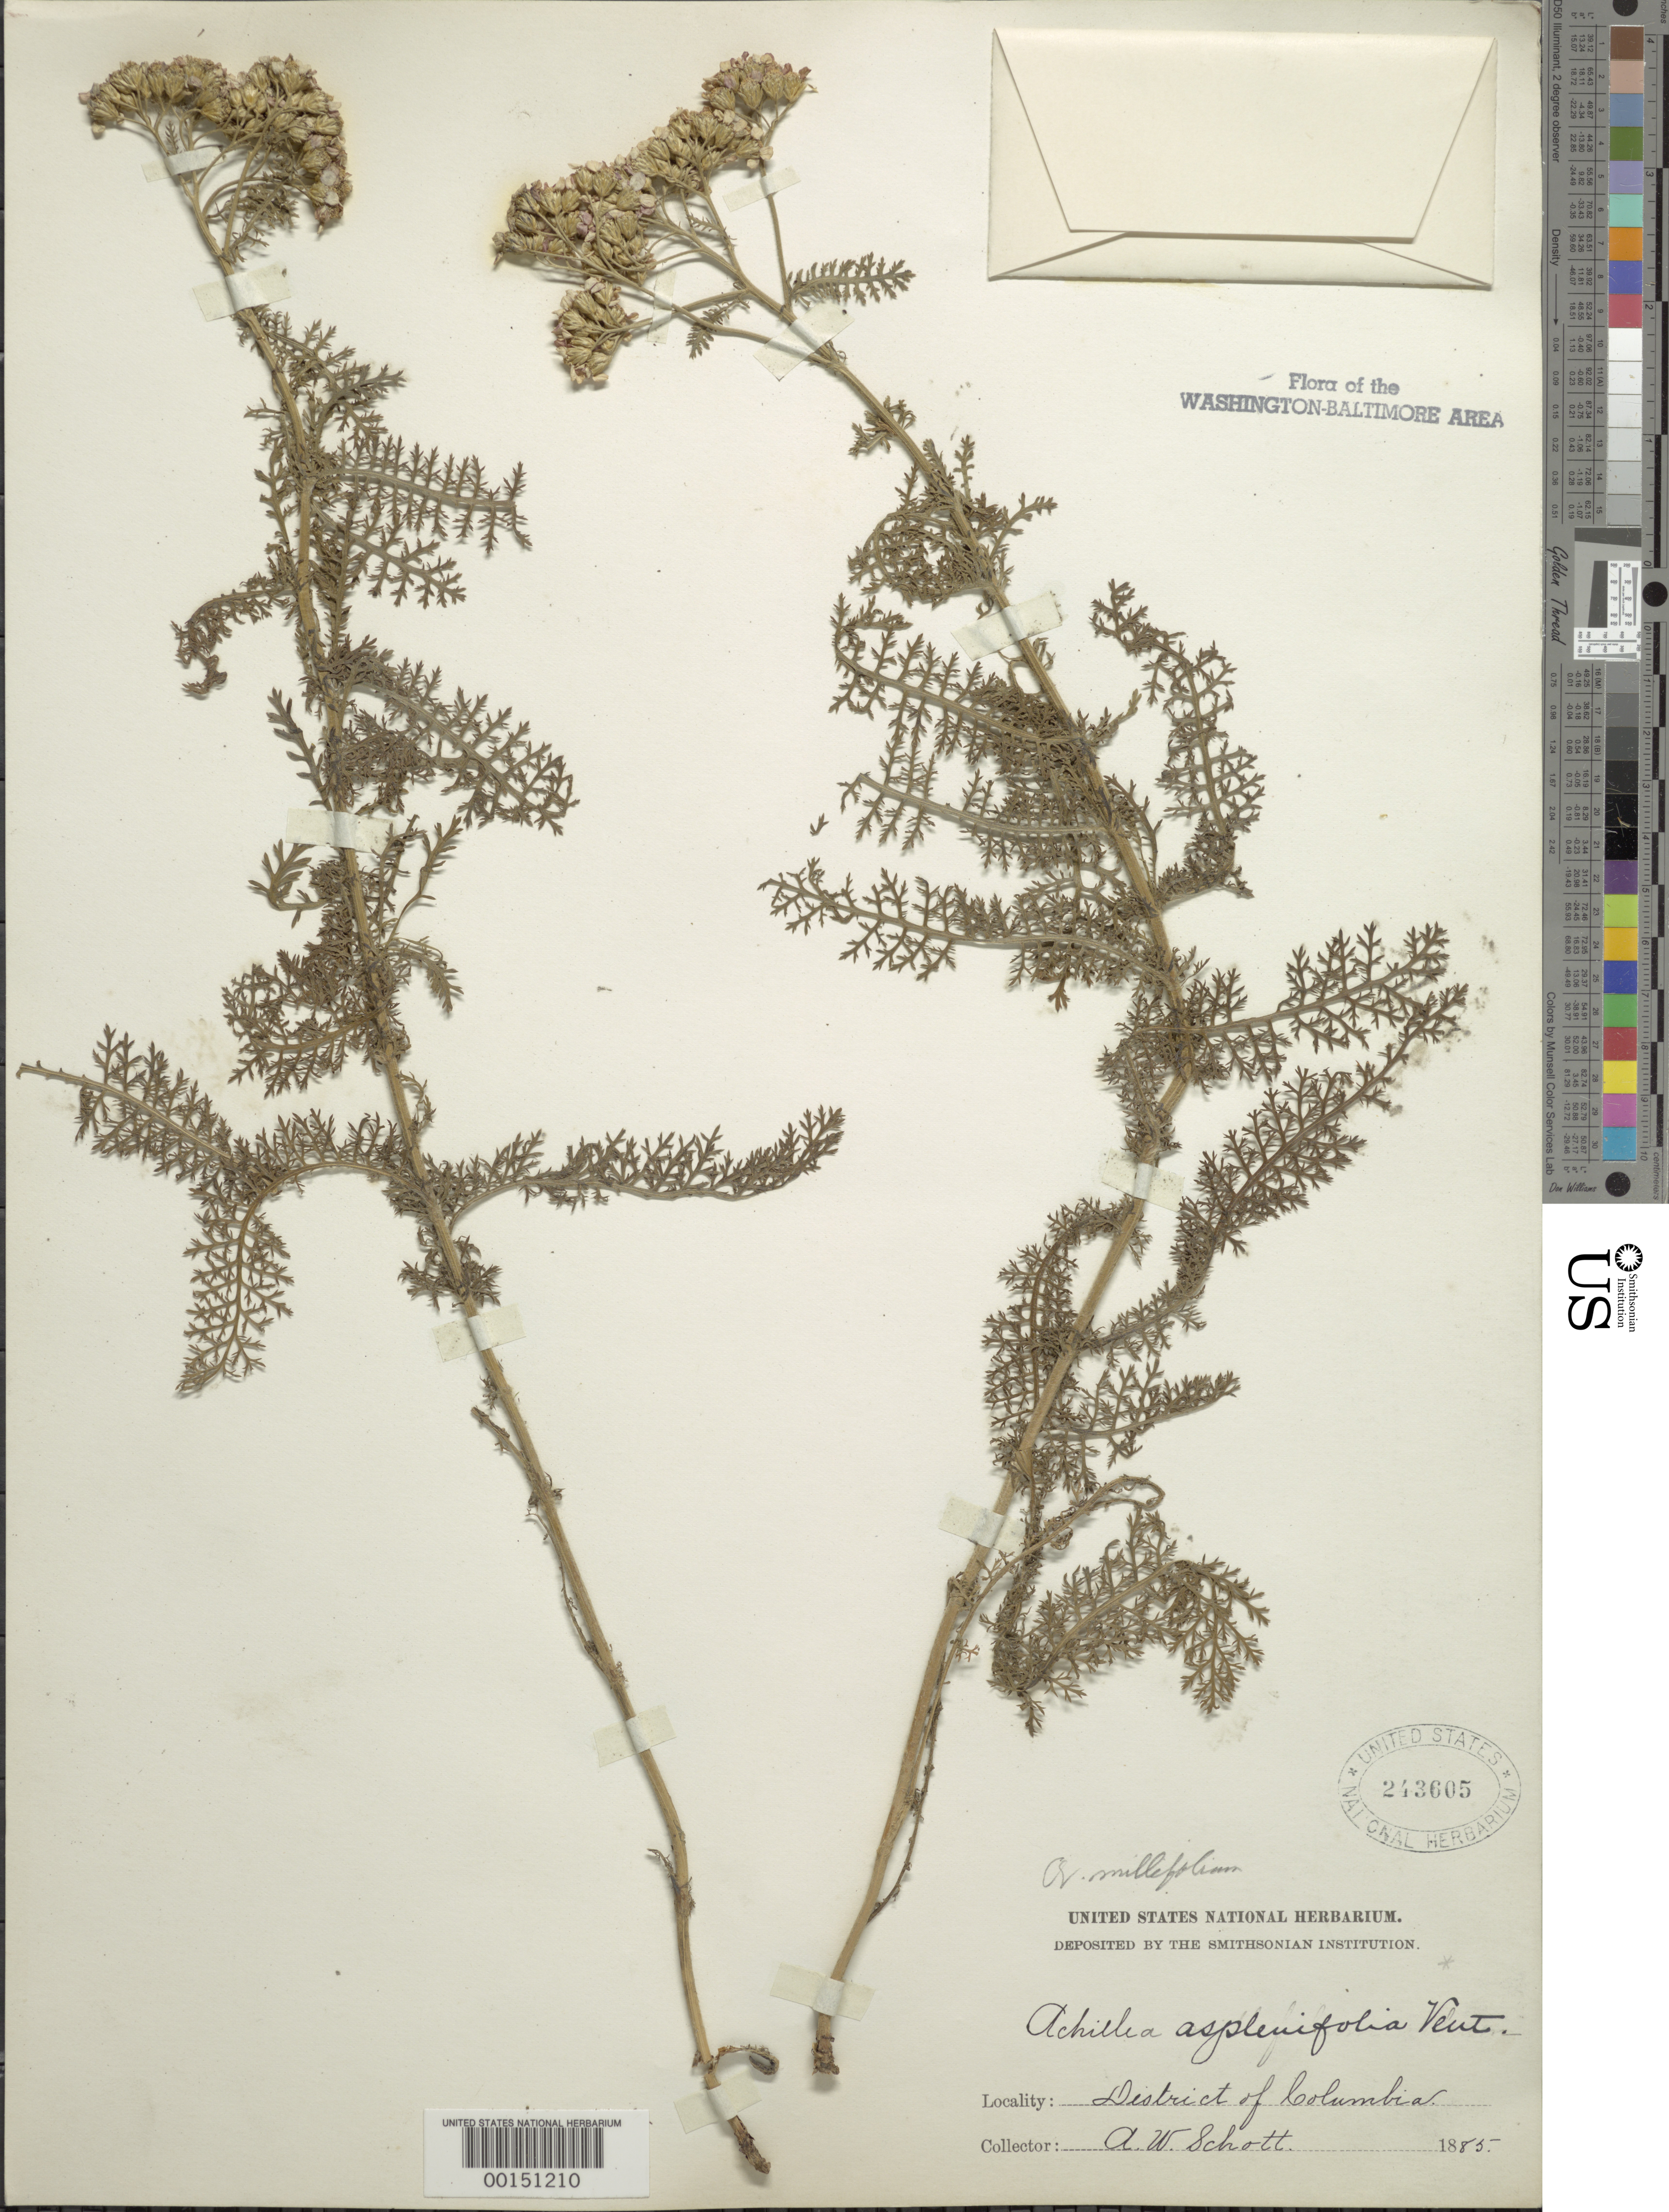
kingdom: Plantae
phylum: Tracheophyta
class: Magnoliopsida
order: Asterales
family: Asteraceae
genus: Achillea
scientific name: Achillea millefolium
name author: L.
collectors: A. W. Schott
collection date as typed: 1885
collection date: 1885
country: United States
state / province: District of Columbia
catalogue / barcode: US 243605